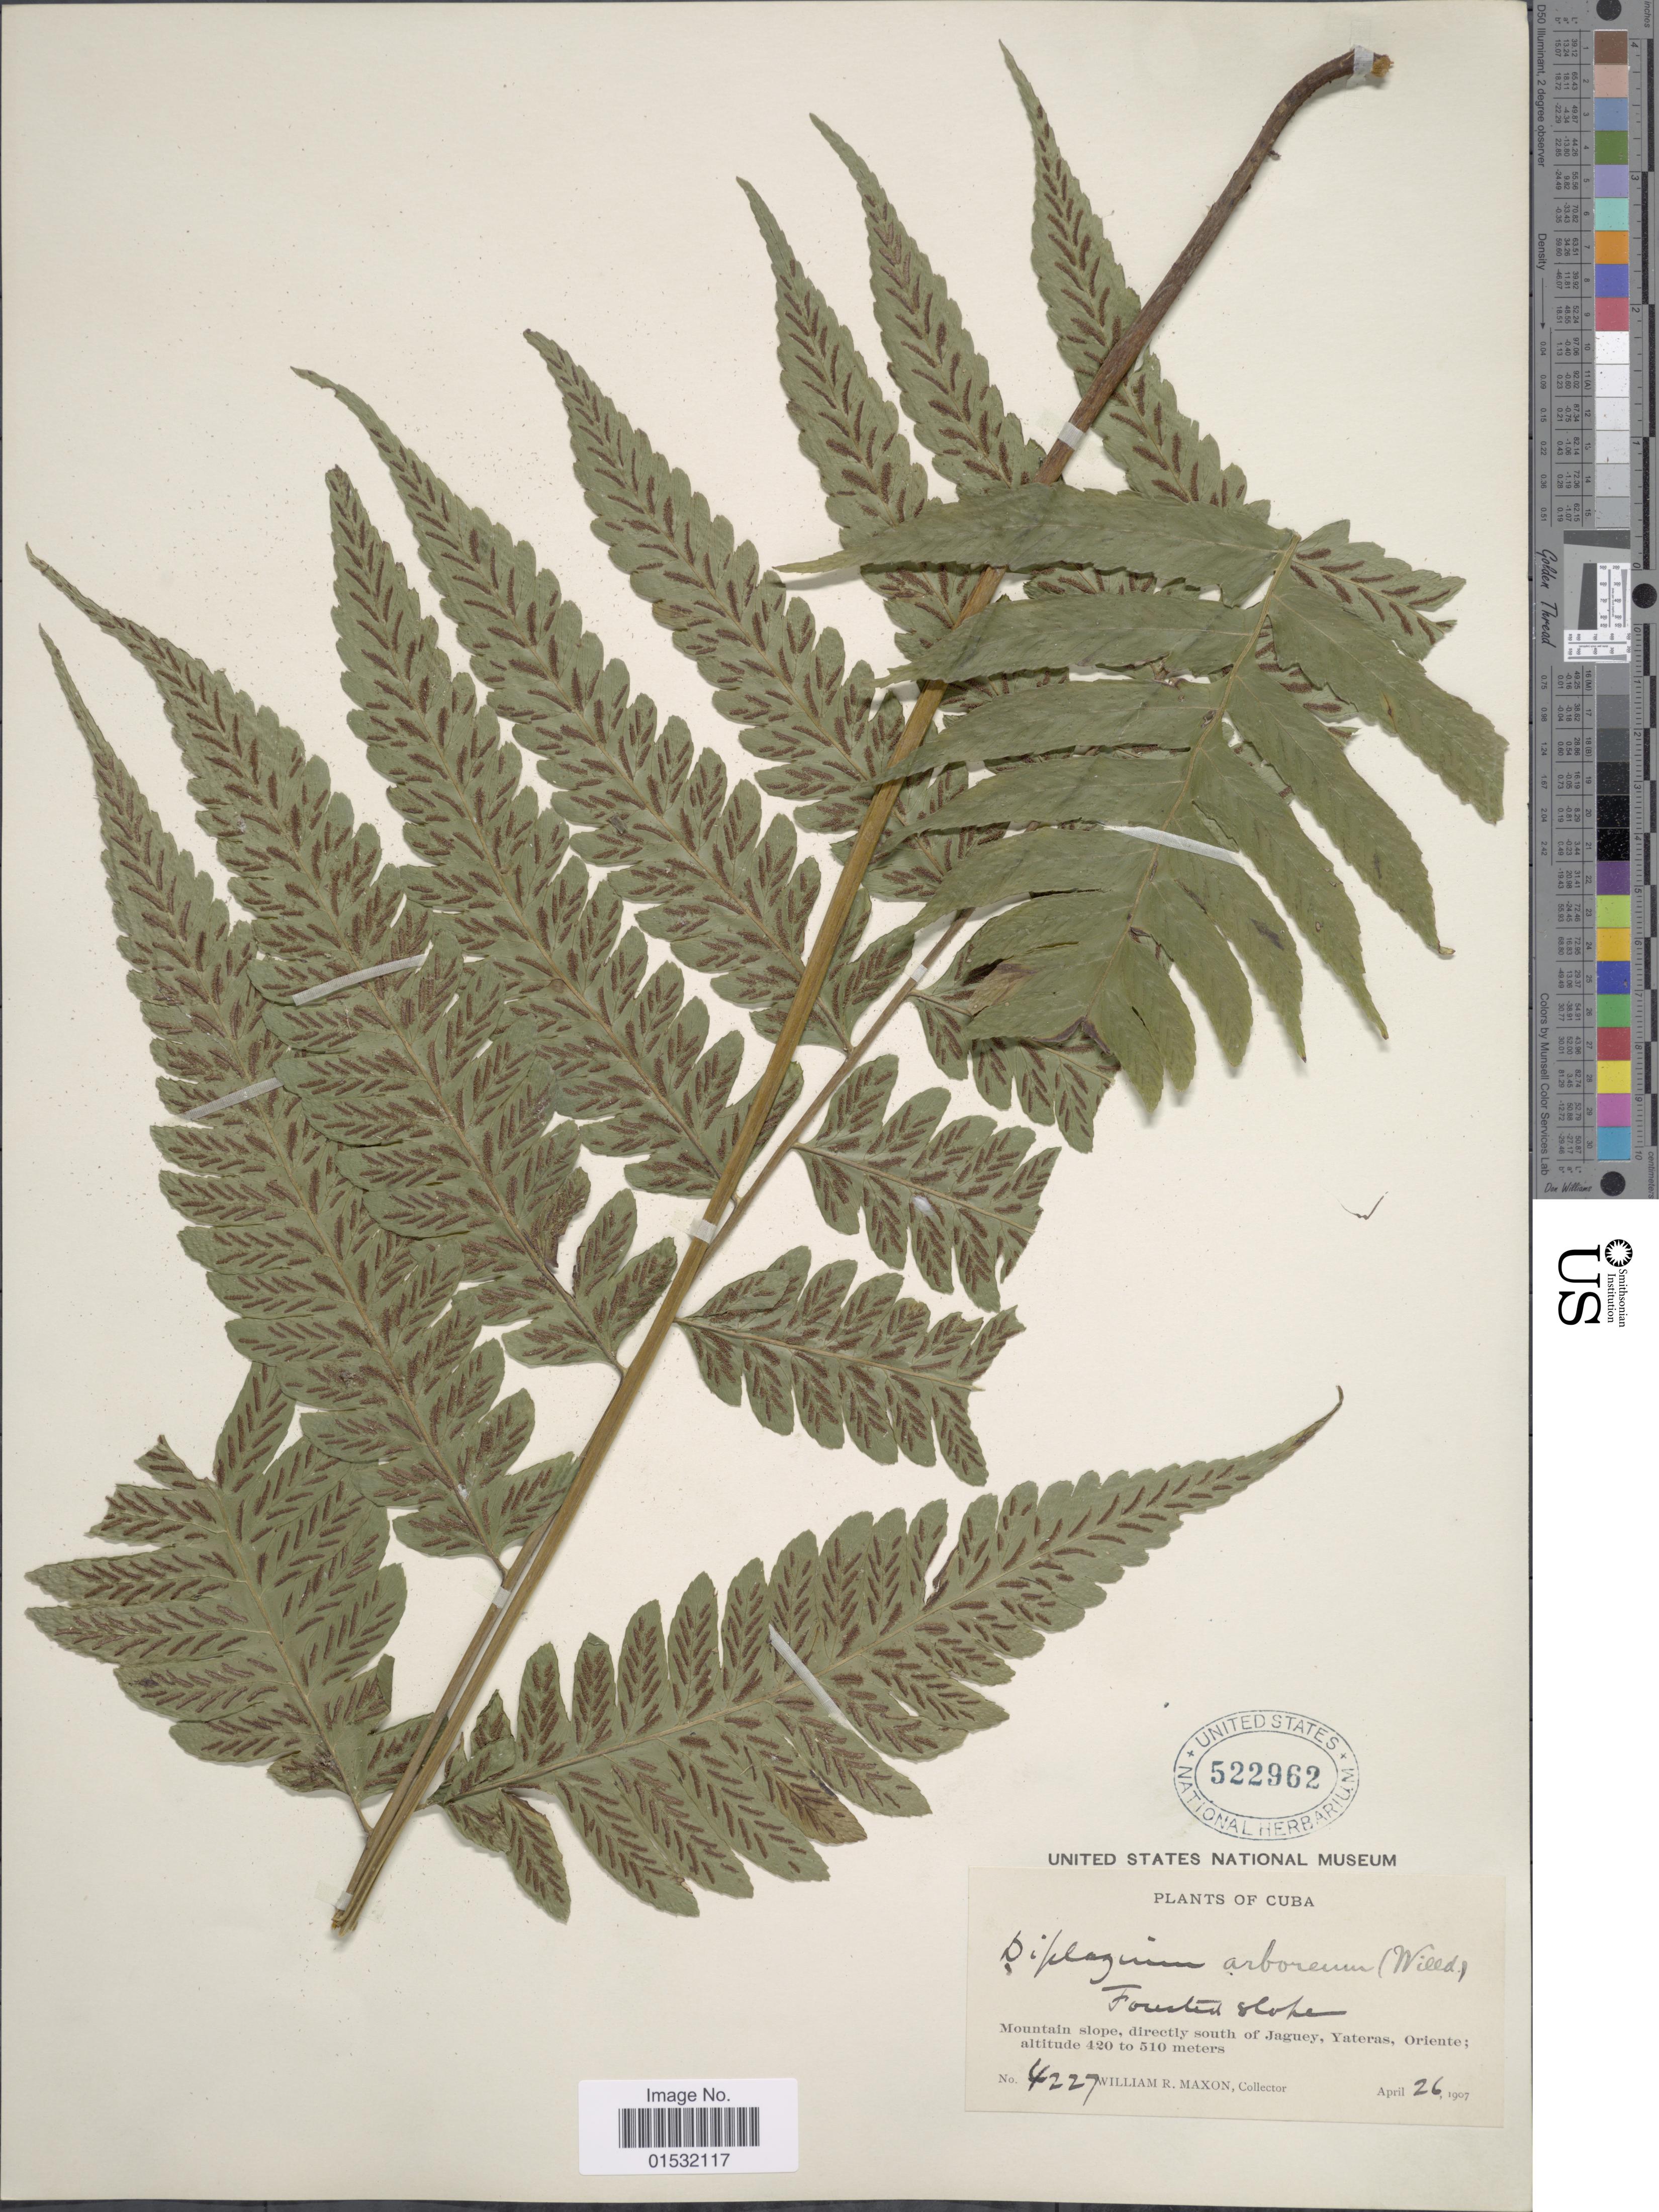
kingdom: Plantae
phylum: Tracheophyta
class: Polypodiopsida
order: Polypodiales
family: Athyriaceae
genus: Diplazium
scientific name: Diplazium cristatum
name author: (Desr.) Alston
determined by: Sánchez, C.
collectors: W. R. Maxon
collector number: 4227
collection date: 1907-04-26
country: Cuba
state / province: Oriente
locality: Mountain slope, directly south of Jaguey, Yateras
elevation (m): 420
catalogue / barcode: US 522962